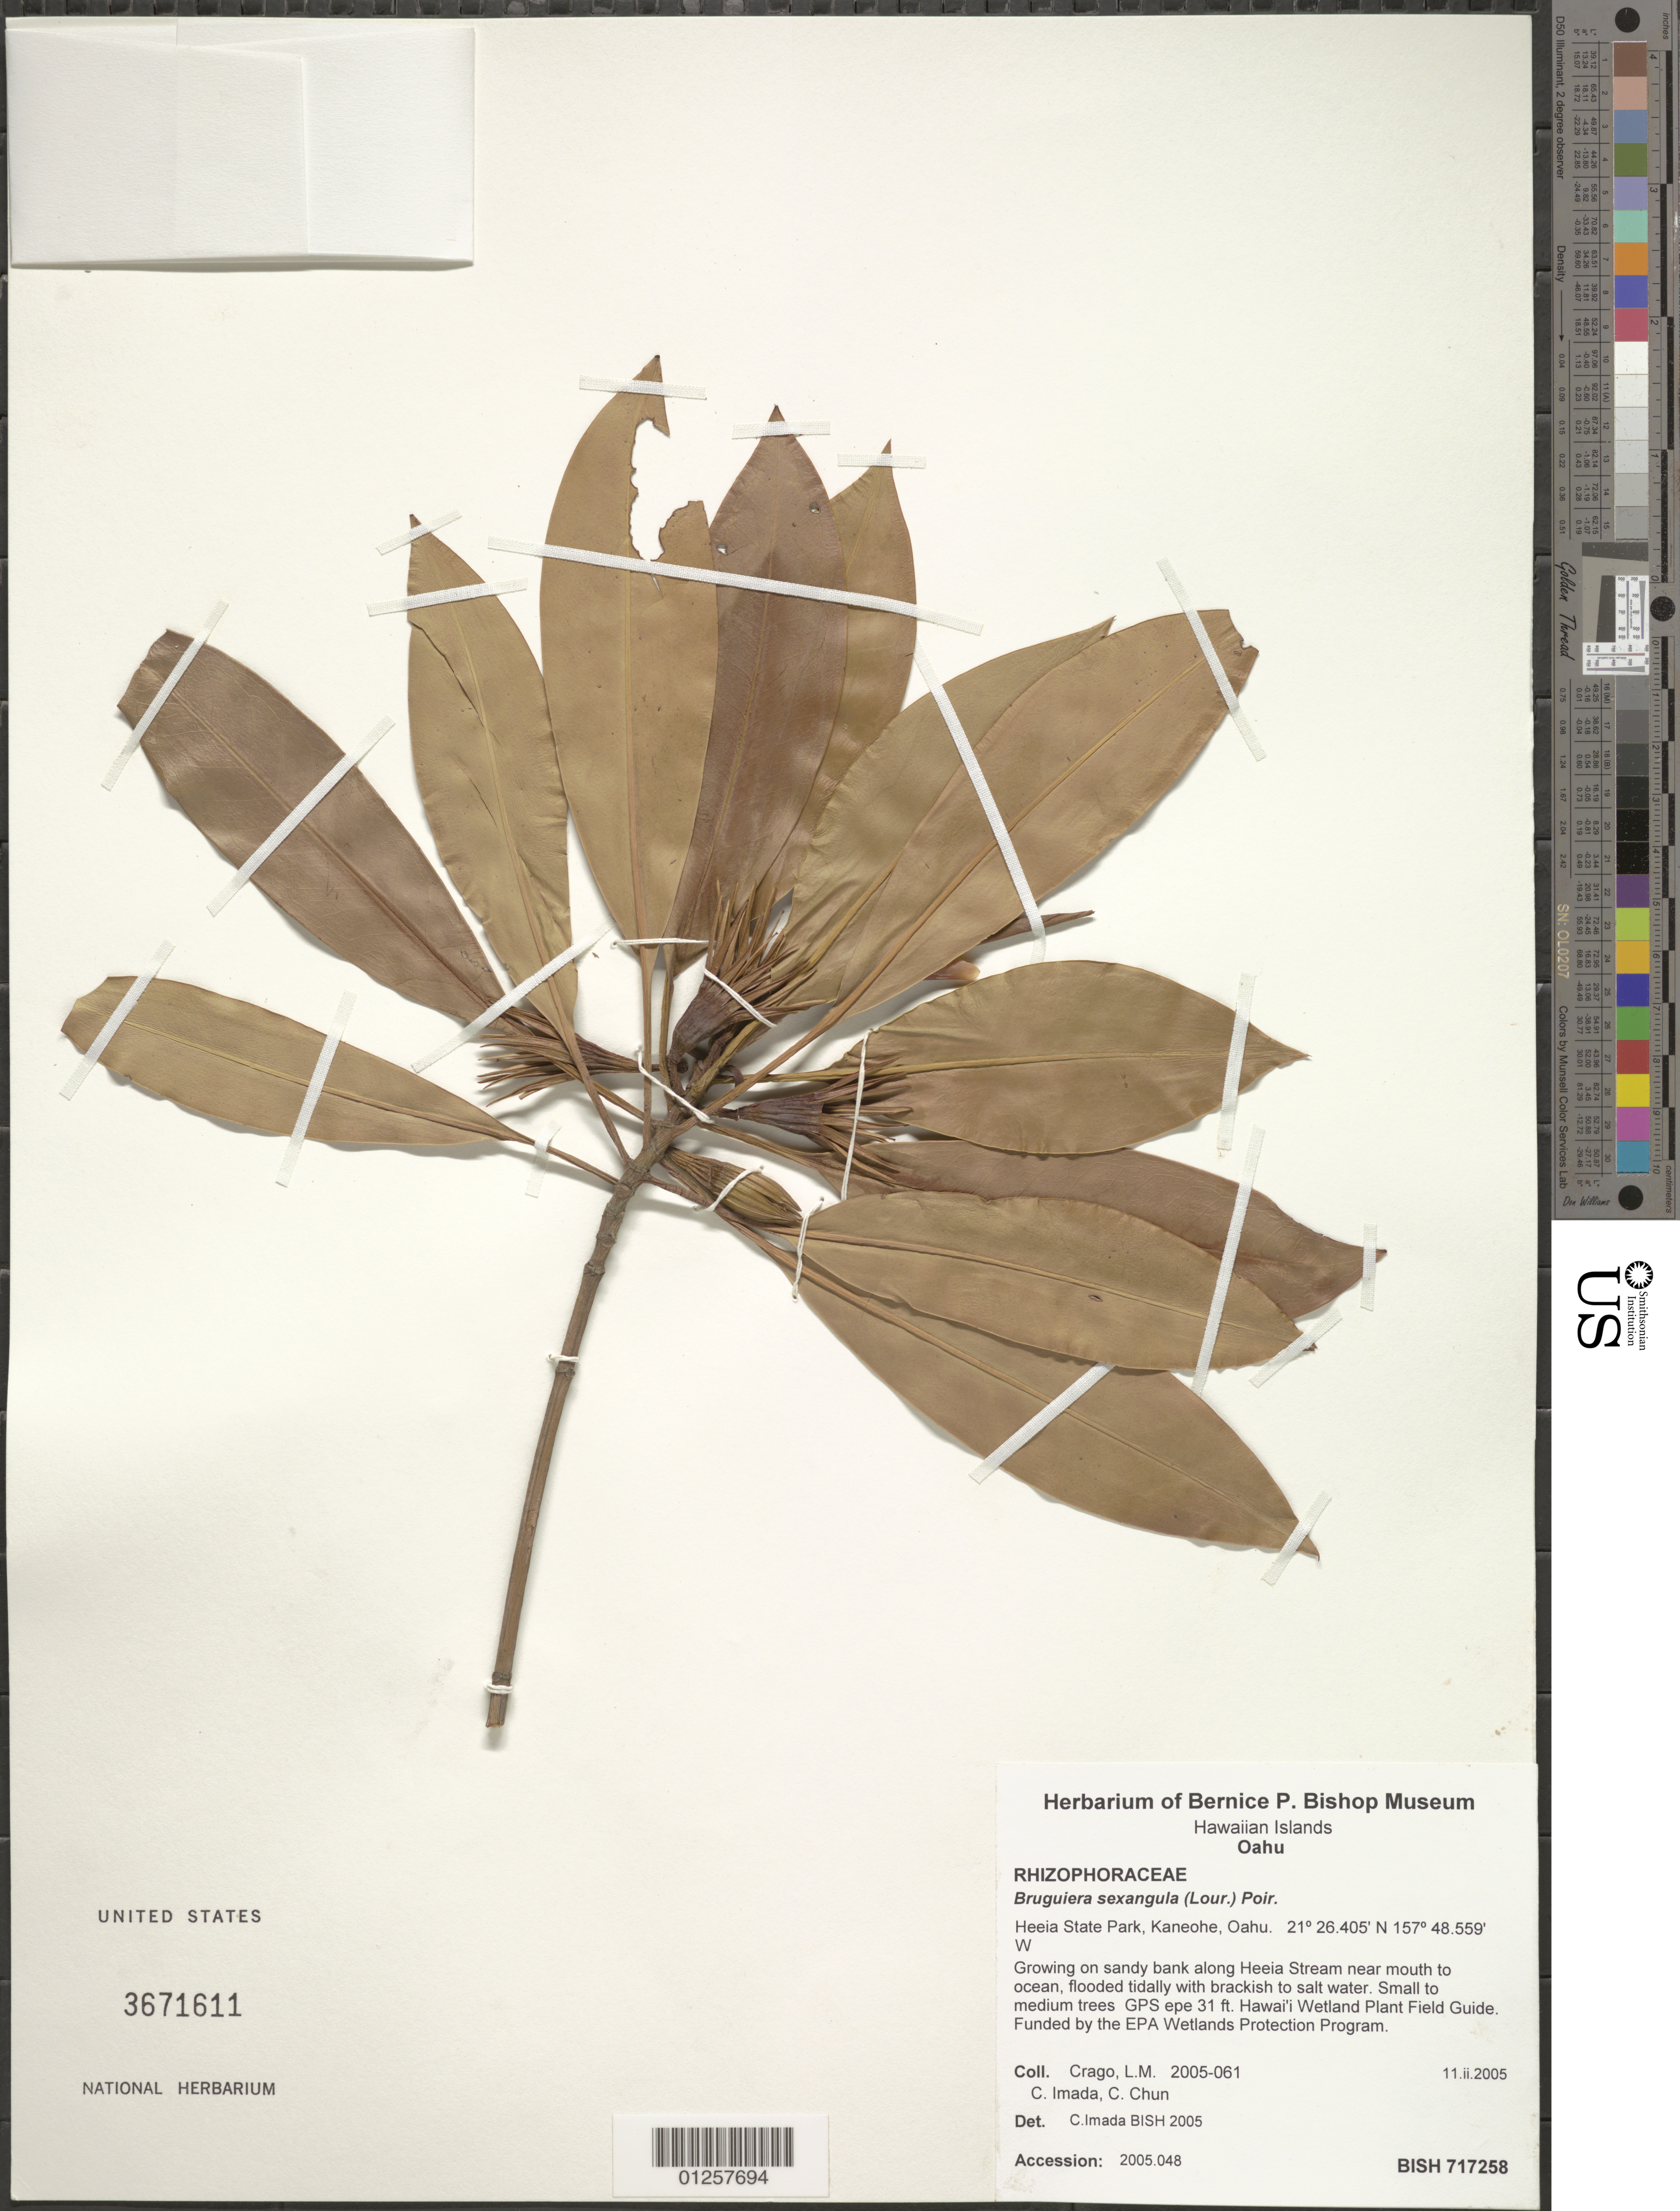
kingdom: Plantae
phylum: Tracheophyta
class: Magnoliopsida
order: Malpighiales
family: Rhizophoraceae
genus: Bruguiera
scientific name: Bruguiera sexangula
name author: (Lour.) Poir.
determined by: Imada, C.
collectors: L. Crago, C. Imada & C. Chun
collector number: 2005-061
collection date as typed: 11. ii. 2005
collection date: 2005-02-11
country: United States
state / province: Hawaii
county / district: Honolulu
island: Oahu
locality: Heeia State Park, Kaneohe.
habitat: Growing on sandy bank along Heeia Stream near mouth to ocean, flooded tidally with brackish to salt water.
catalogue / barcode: US 3671611